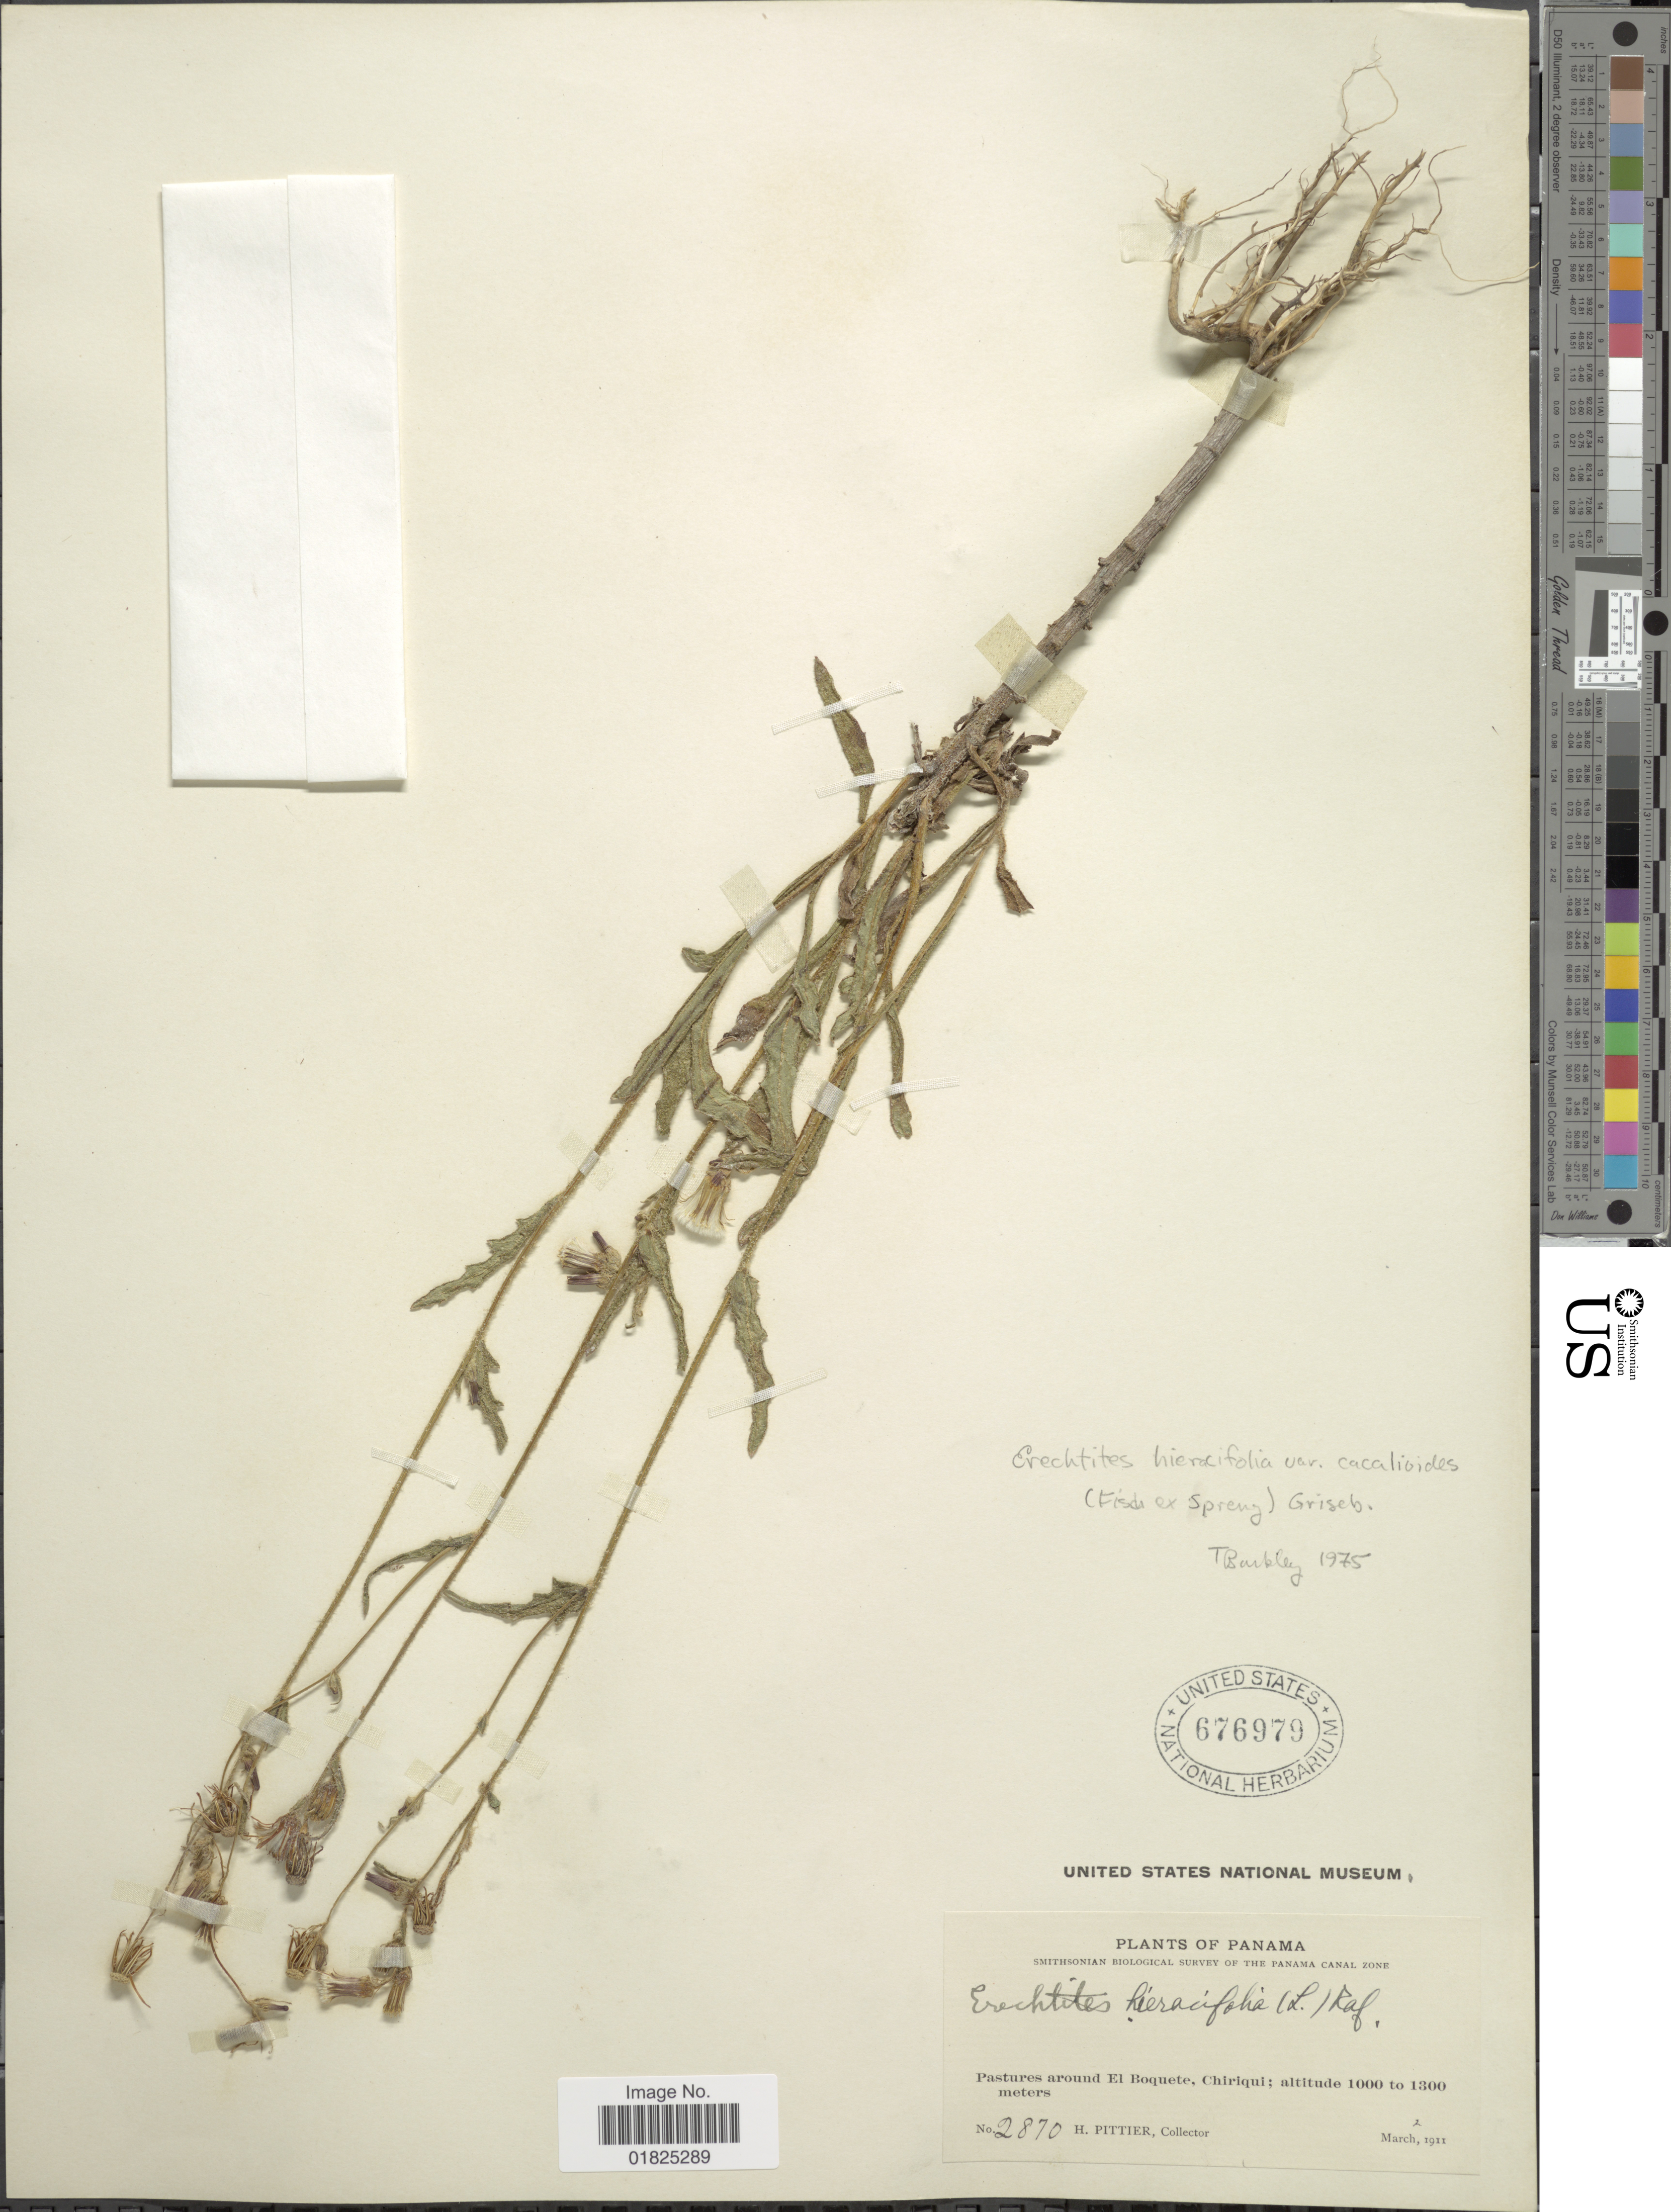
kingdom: Plantae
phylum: Tracheophyta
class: Magnoliopsida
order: Asterales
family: Asteraceae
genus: Erechtites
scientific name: Erechtites hieraciifolius var. cacaliodes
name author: (Fisch. ex Spreng.) Less. ex Griseb.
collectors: H. F. Pittier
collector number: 2870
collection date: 1911-03-02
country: Panama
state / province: Chiriqui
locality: Pastures around El Boquete, Chiriqui. Panama Canal Zone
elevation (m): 1000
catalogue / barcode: US 676979